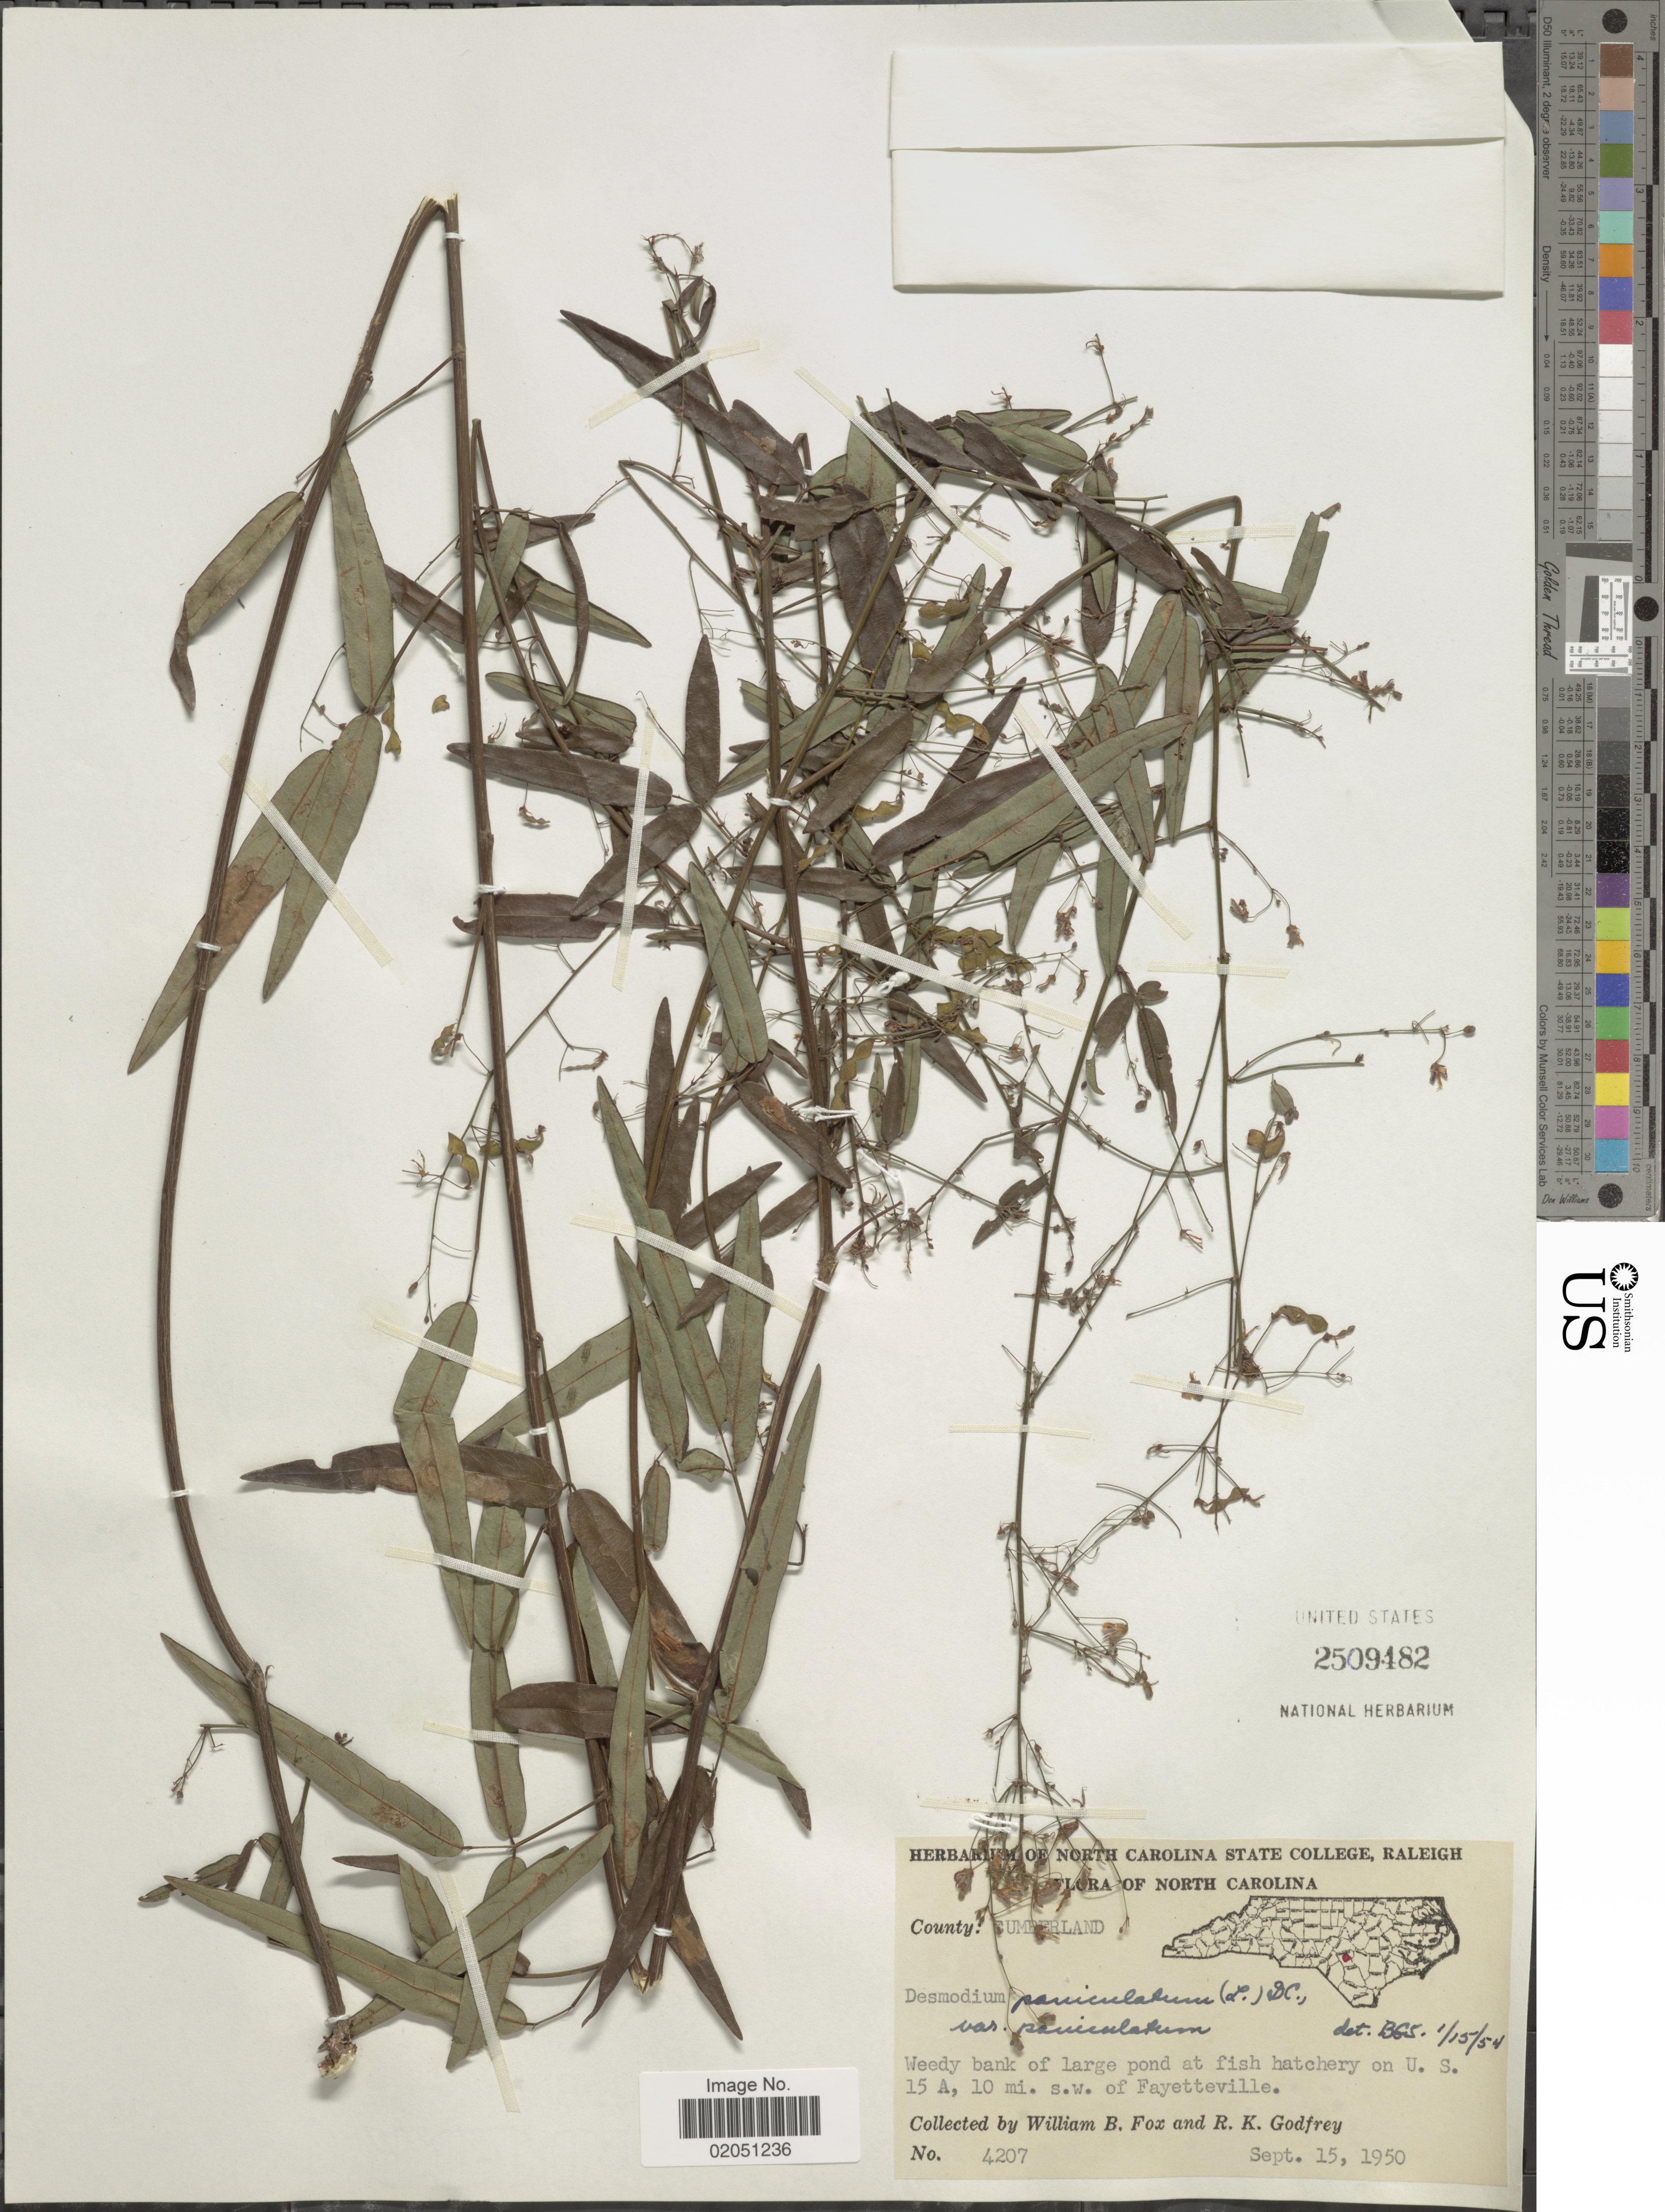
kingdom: Plantae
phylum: Tracheophyta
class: Magnoliopsida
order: Fabales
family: Fabaceae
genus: Desmodium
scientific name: Desmodium paniculatum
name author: (L.) DC.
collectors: W. B. Fox & R. K. Godfrey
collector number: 4207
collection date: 1950-09-15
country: United States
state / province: North Carolina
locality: County: Cumberland, Weedy bank of large pond at fish hatchery on U.S. 15 A, 10 mi s.w. of Fayetteville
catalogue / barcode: US 2509482